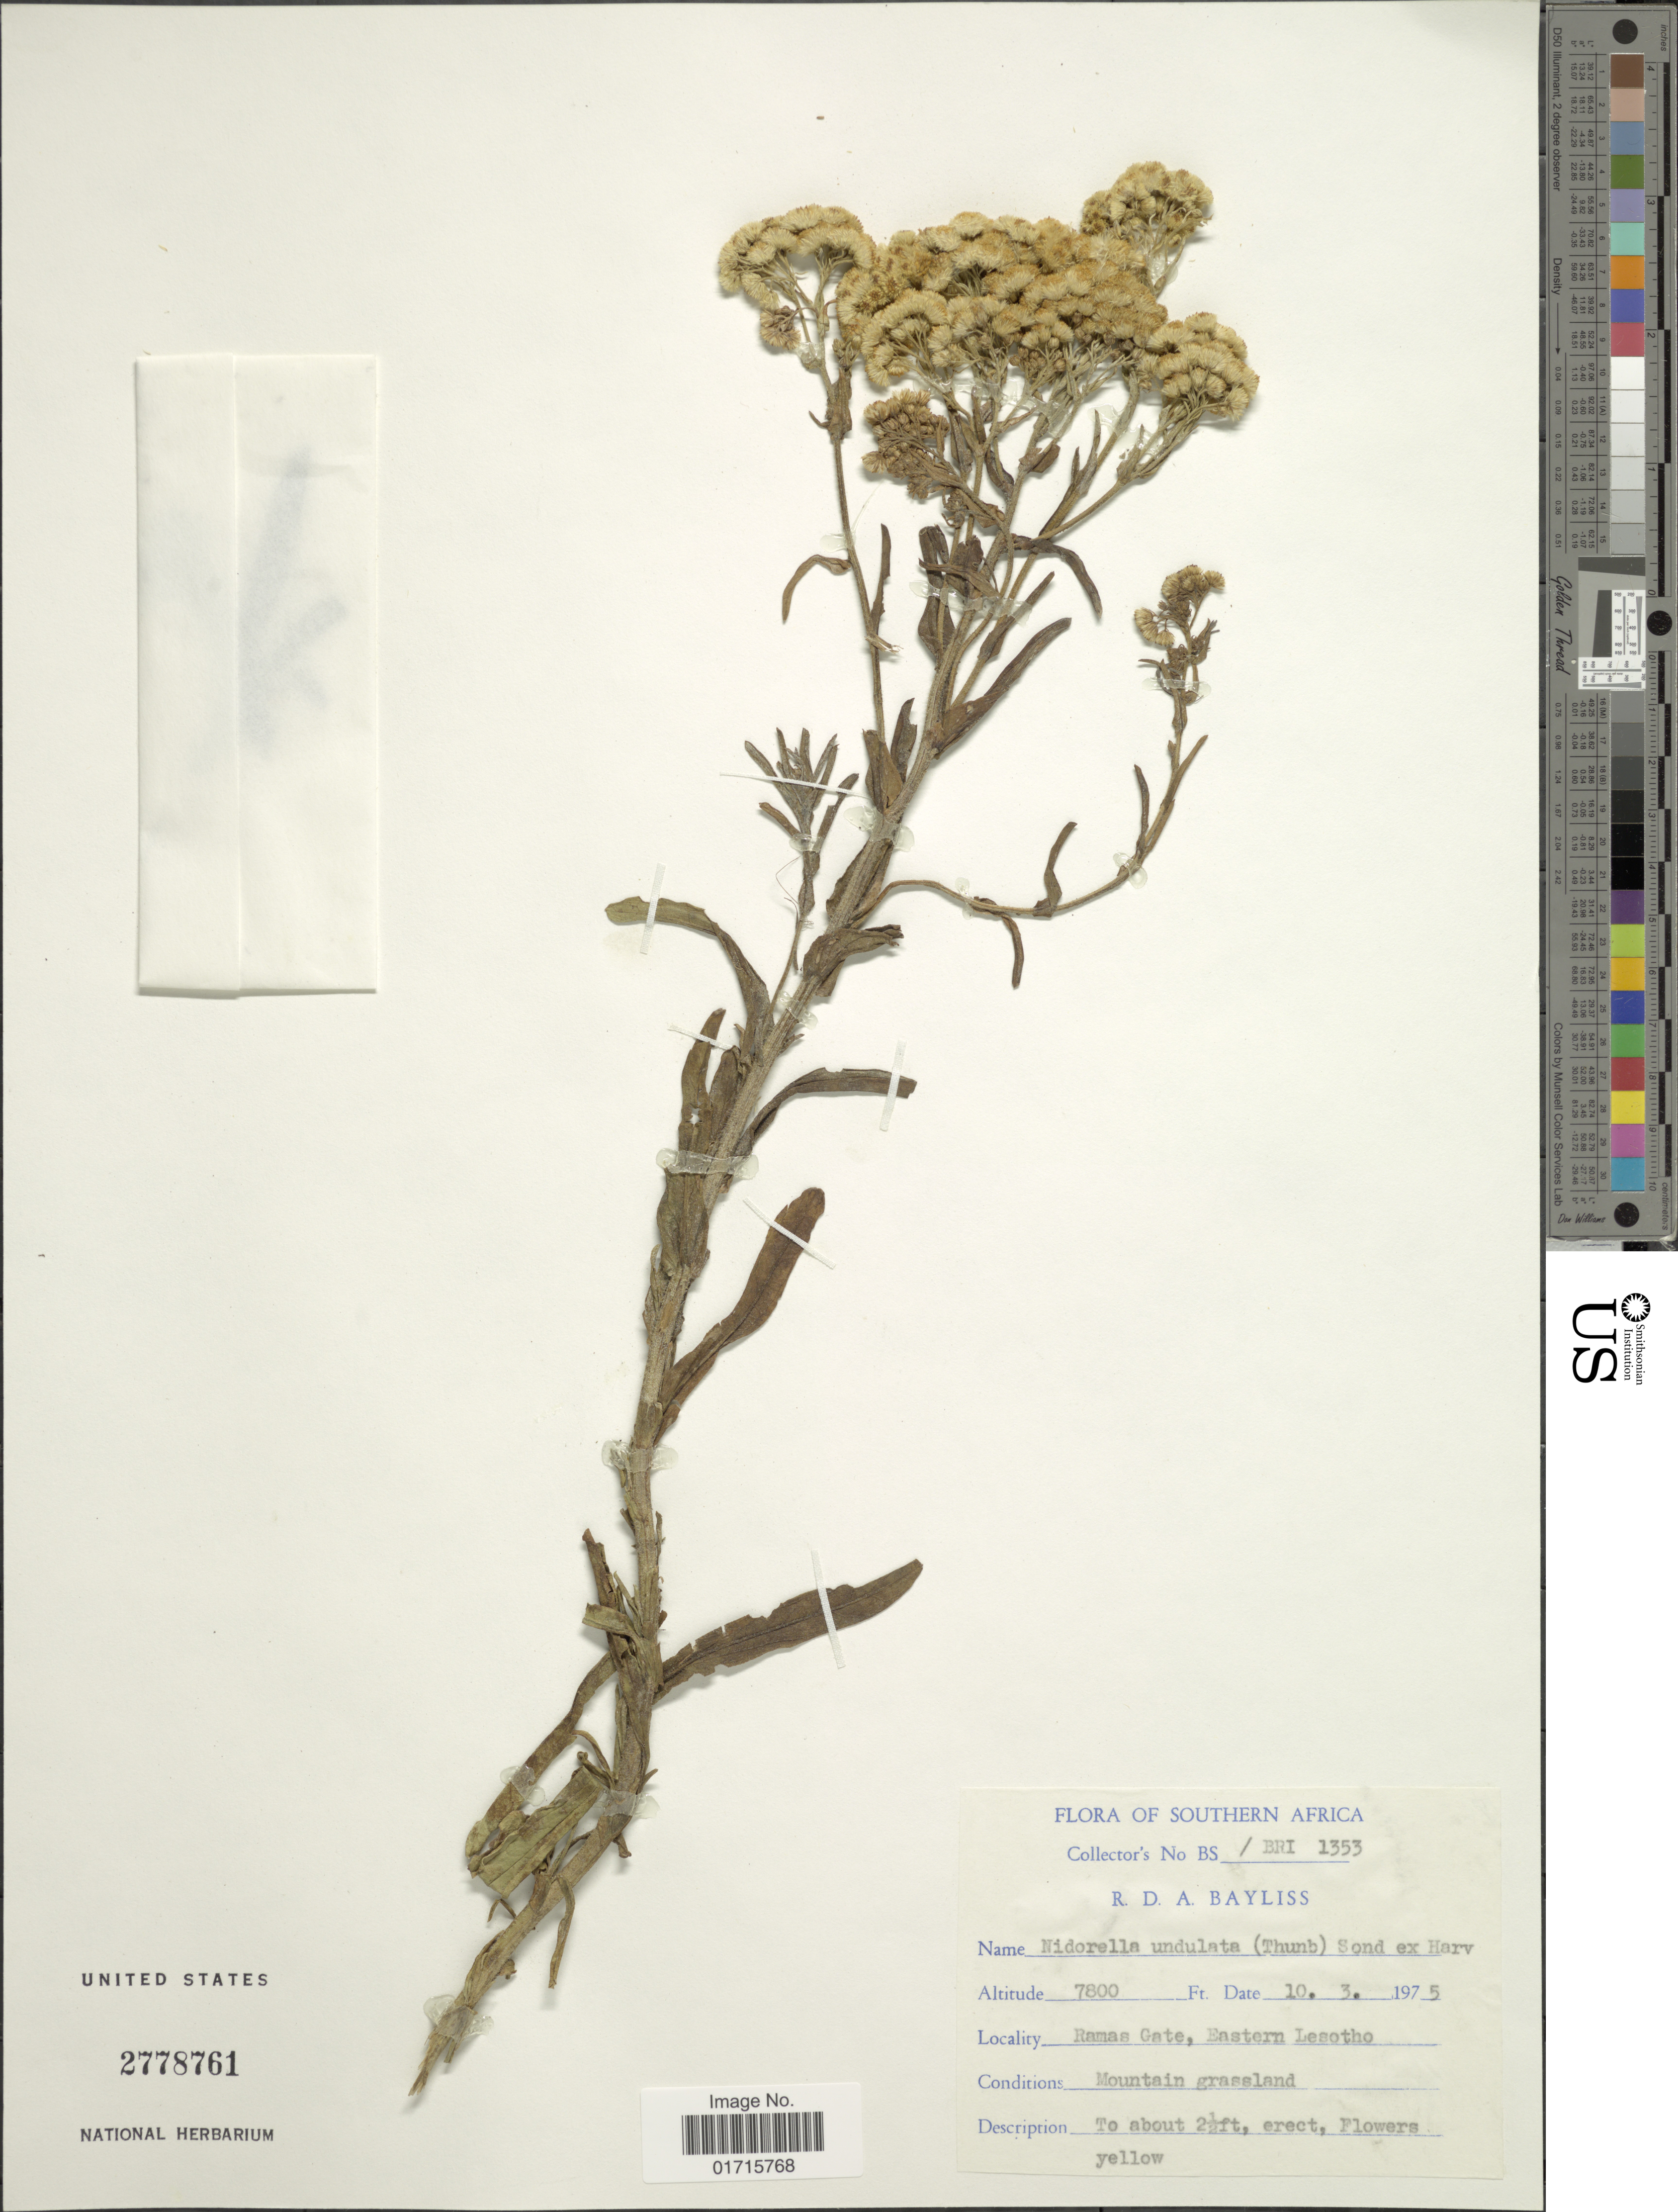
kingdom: Plantae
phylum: Tracheophyta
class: Magnoliopsida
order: Asterales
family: Asteraceae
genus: Nidorella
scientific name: Nidorella undulata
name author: (Thunb.) Sond. ex Harv.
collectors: R. Bayliss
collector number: BRI1353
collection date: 1975-03-10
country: South Africa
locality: Southern Africa. Ramas Gate, Eastern Lesotho. Mountain grassland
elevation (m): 2377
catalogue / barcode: US 2778761